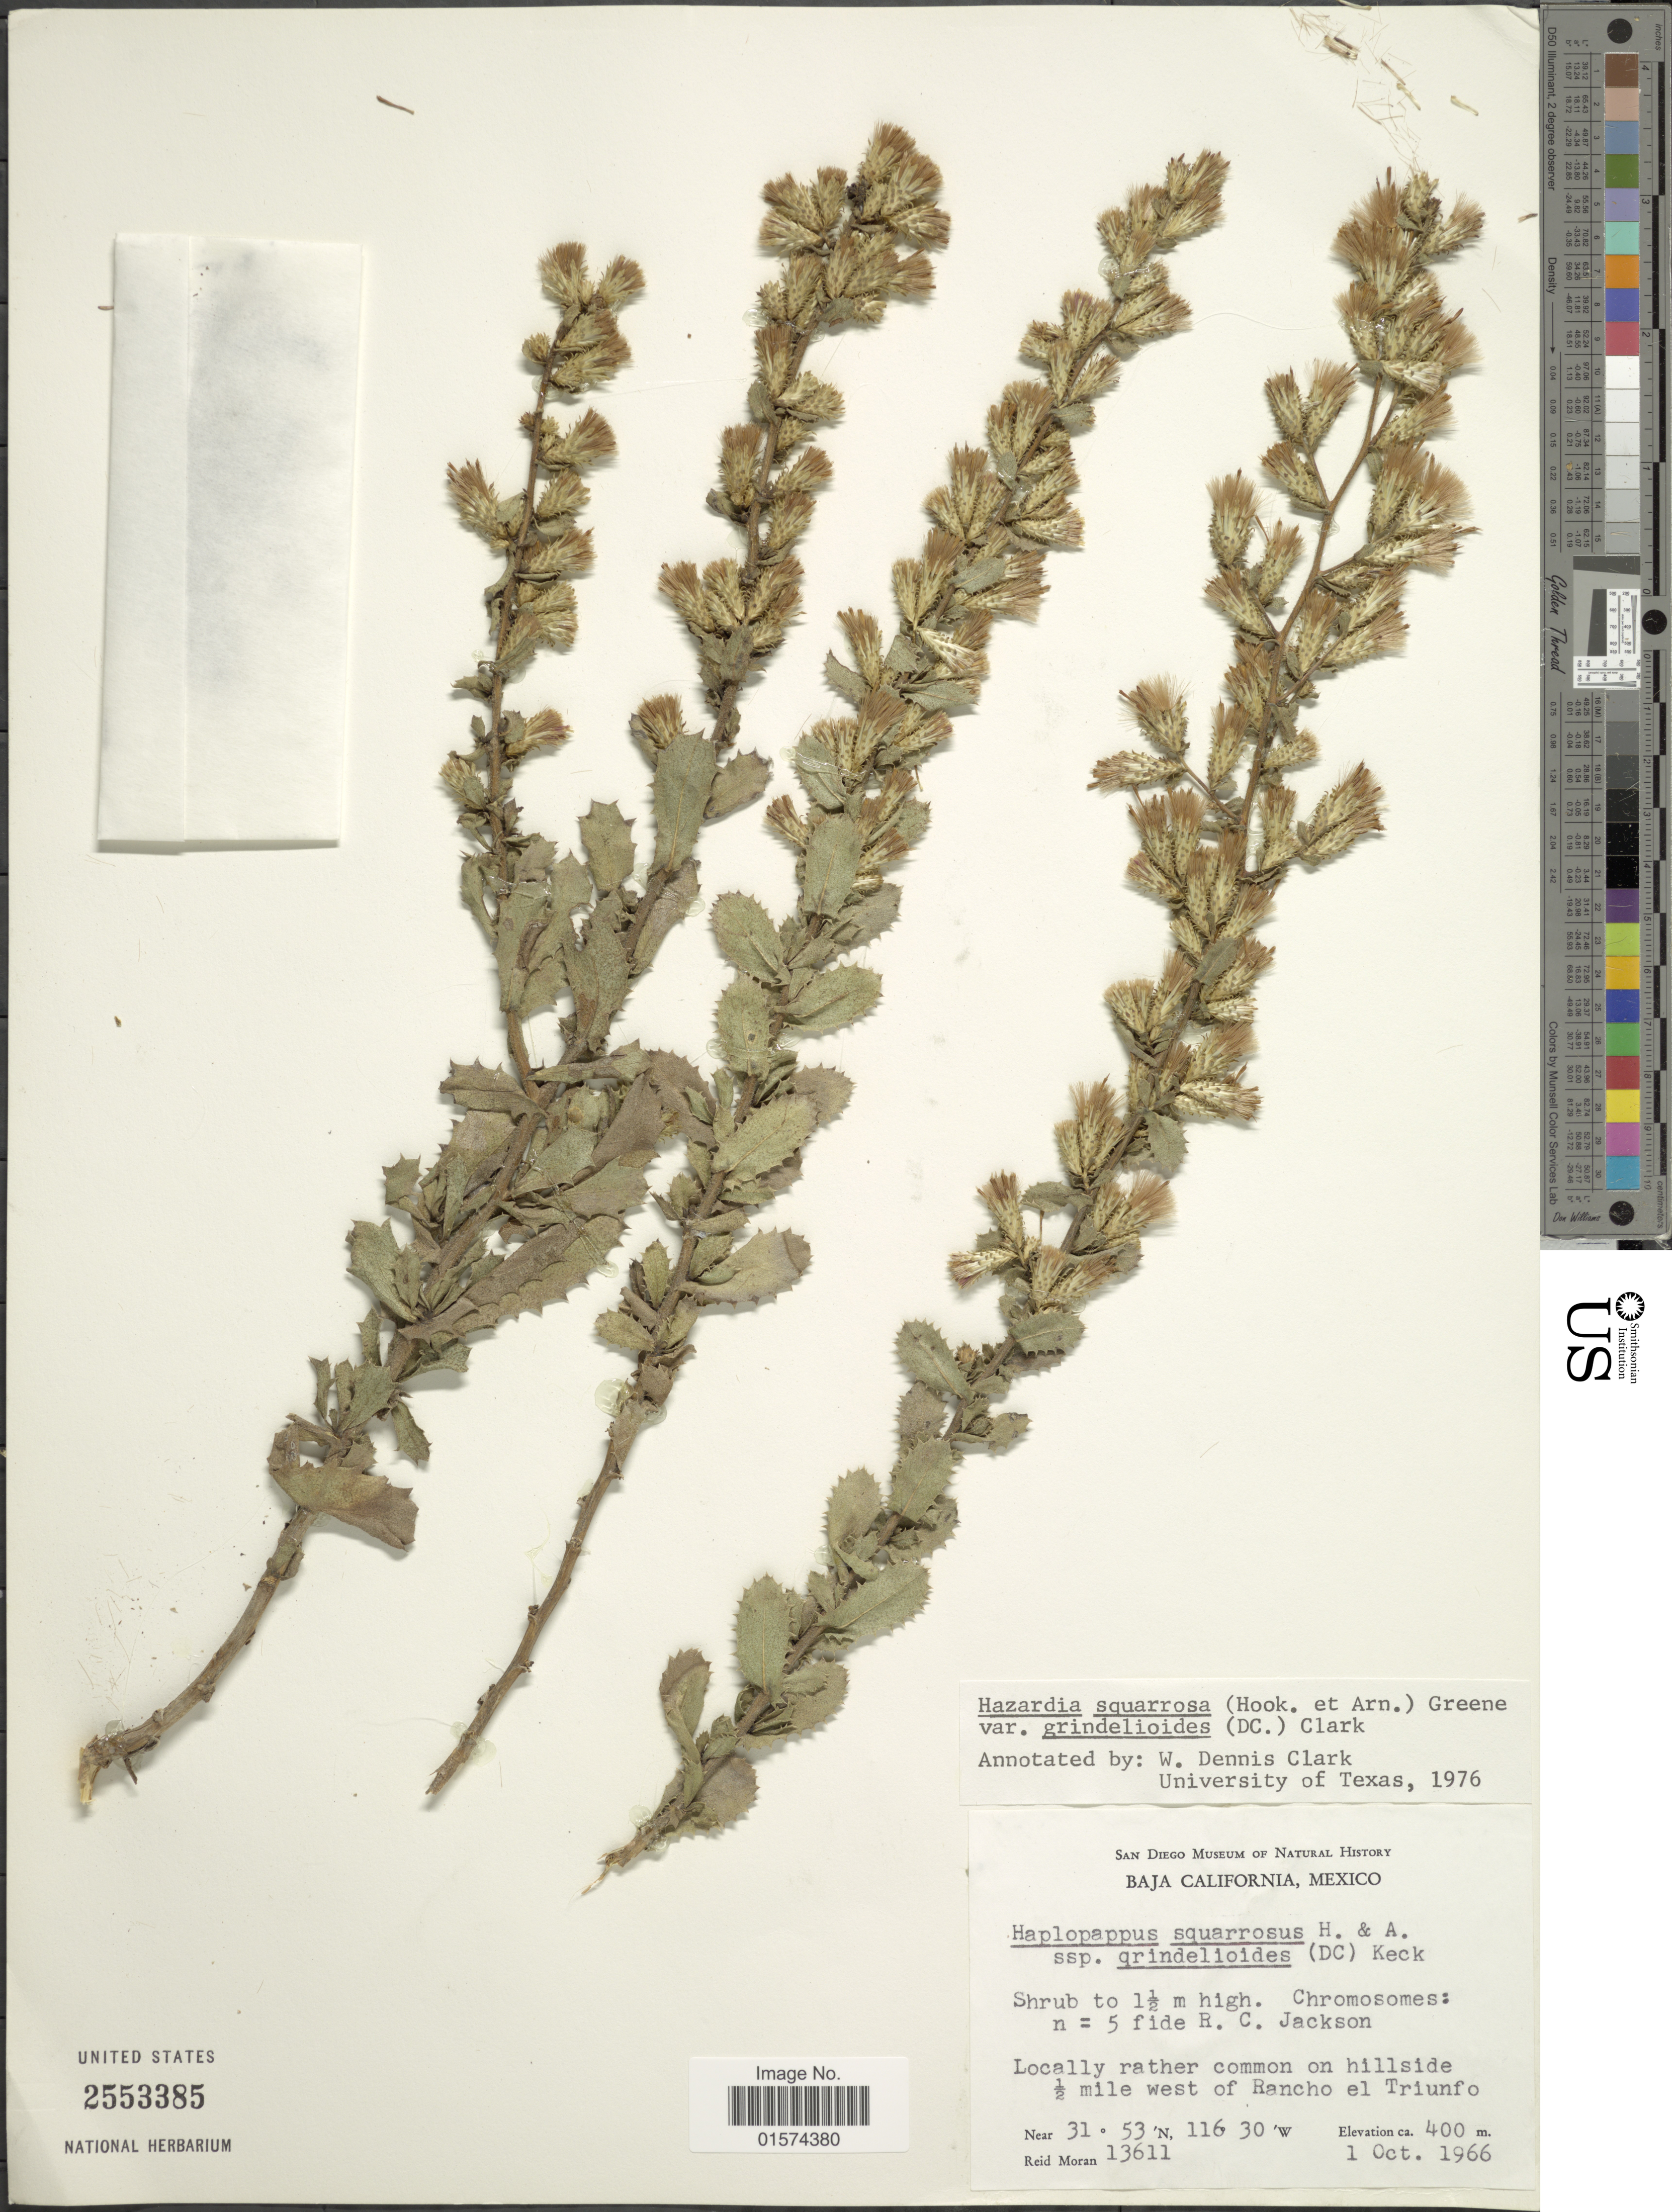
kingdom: Plantae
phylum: Tracheophyta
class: Magnoliopsida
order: Asterales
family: Asteraceae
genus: Hazardia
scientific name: Hazardia squarrosa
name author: (Hook. & Arn.) Greene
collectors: R. V. Moran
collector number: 13611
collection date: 1966-10-01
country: Mexico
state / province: Baja California Sur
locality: Locally rather common on hillside ½ mile west of Rancho el Triunfo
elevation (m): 400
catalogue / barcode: US 2553385